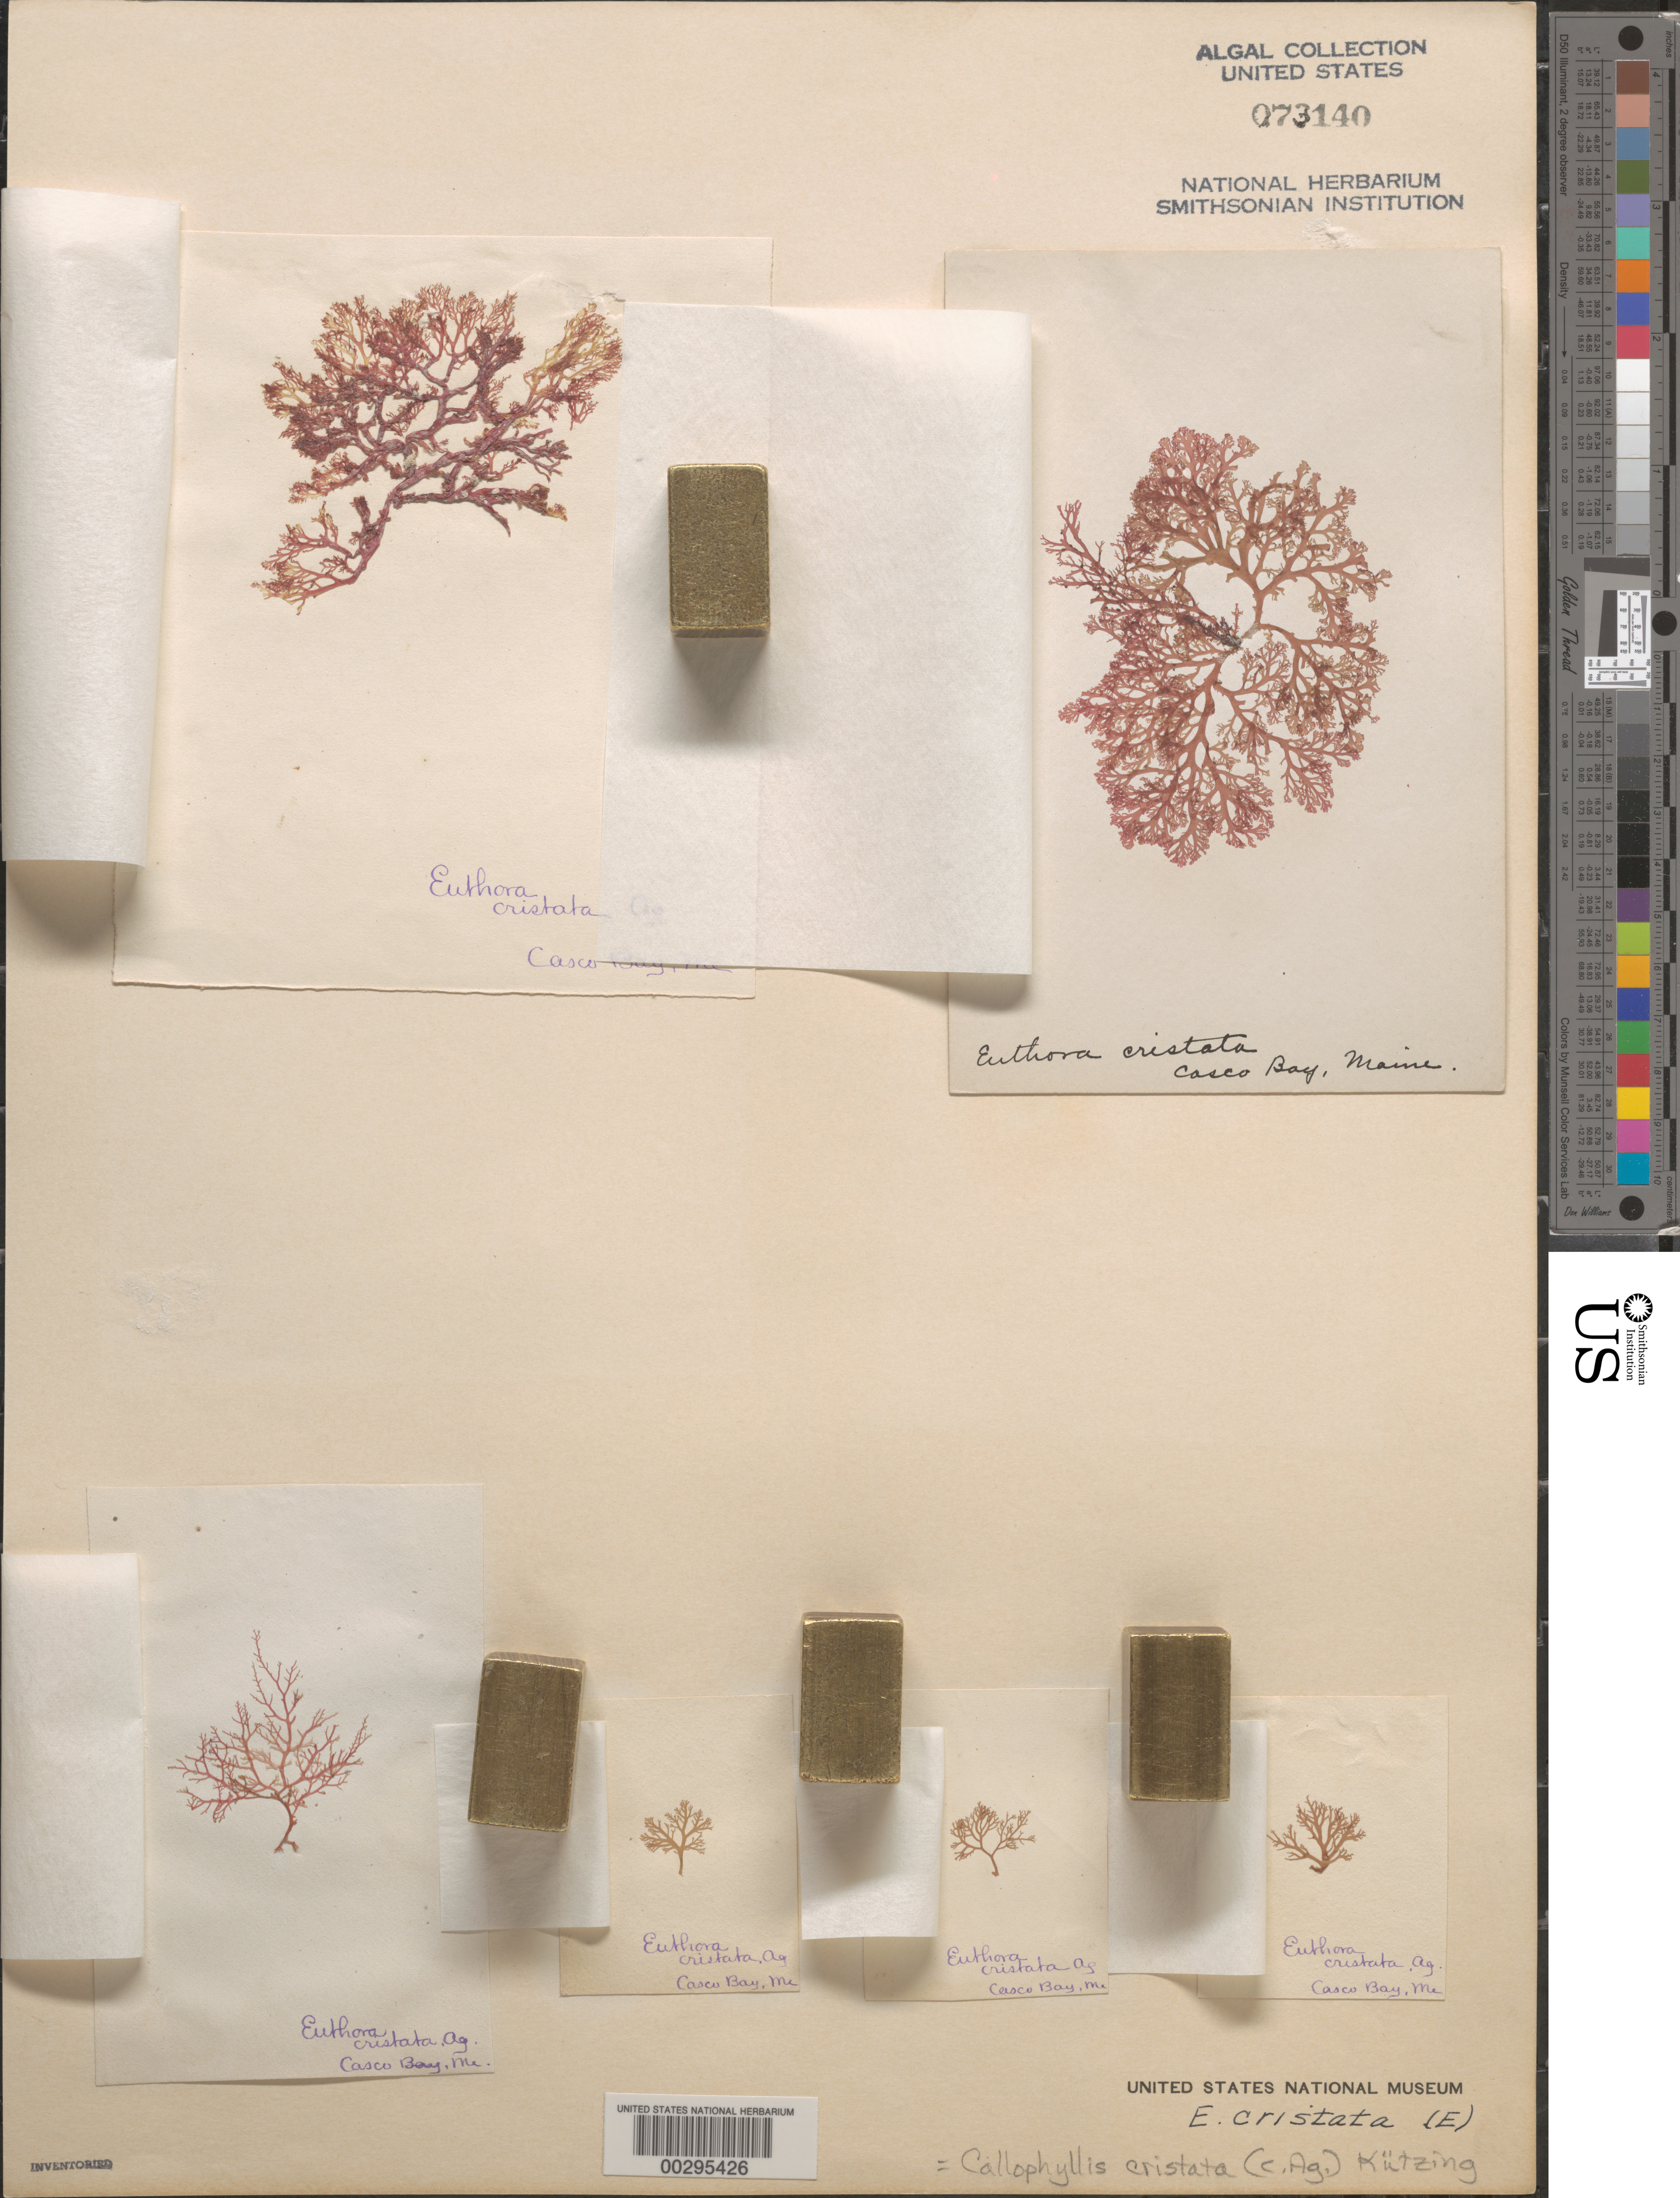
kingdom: Plantae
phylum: Rhodophyta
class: Florideophyceae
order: Gigartinales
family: Kallymeniaceae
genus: Euthora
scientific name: Euthora cristata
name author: (C. Agardh) J. Agardh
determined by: Algae name updating Project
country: United States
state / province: Maine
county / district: Cumberland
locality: Casco Bay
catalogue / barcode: US 73140